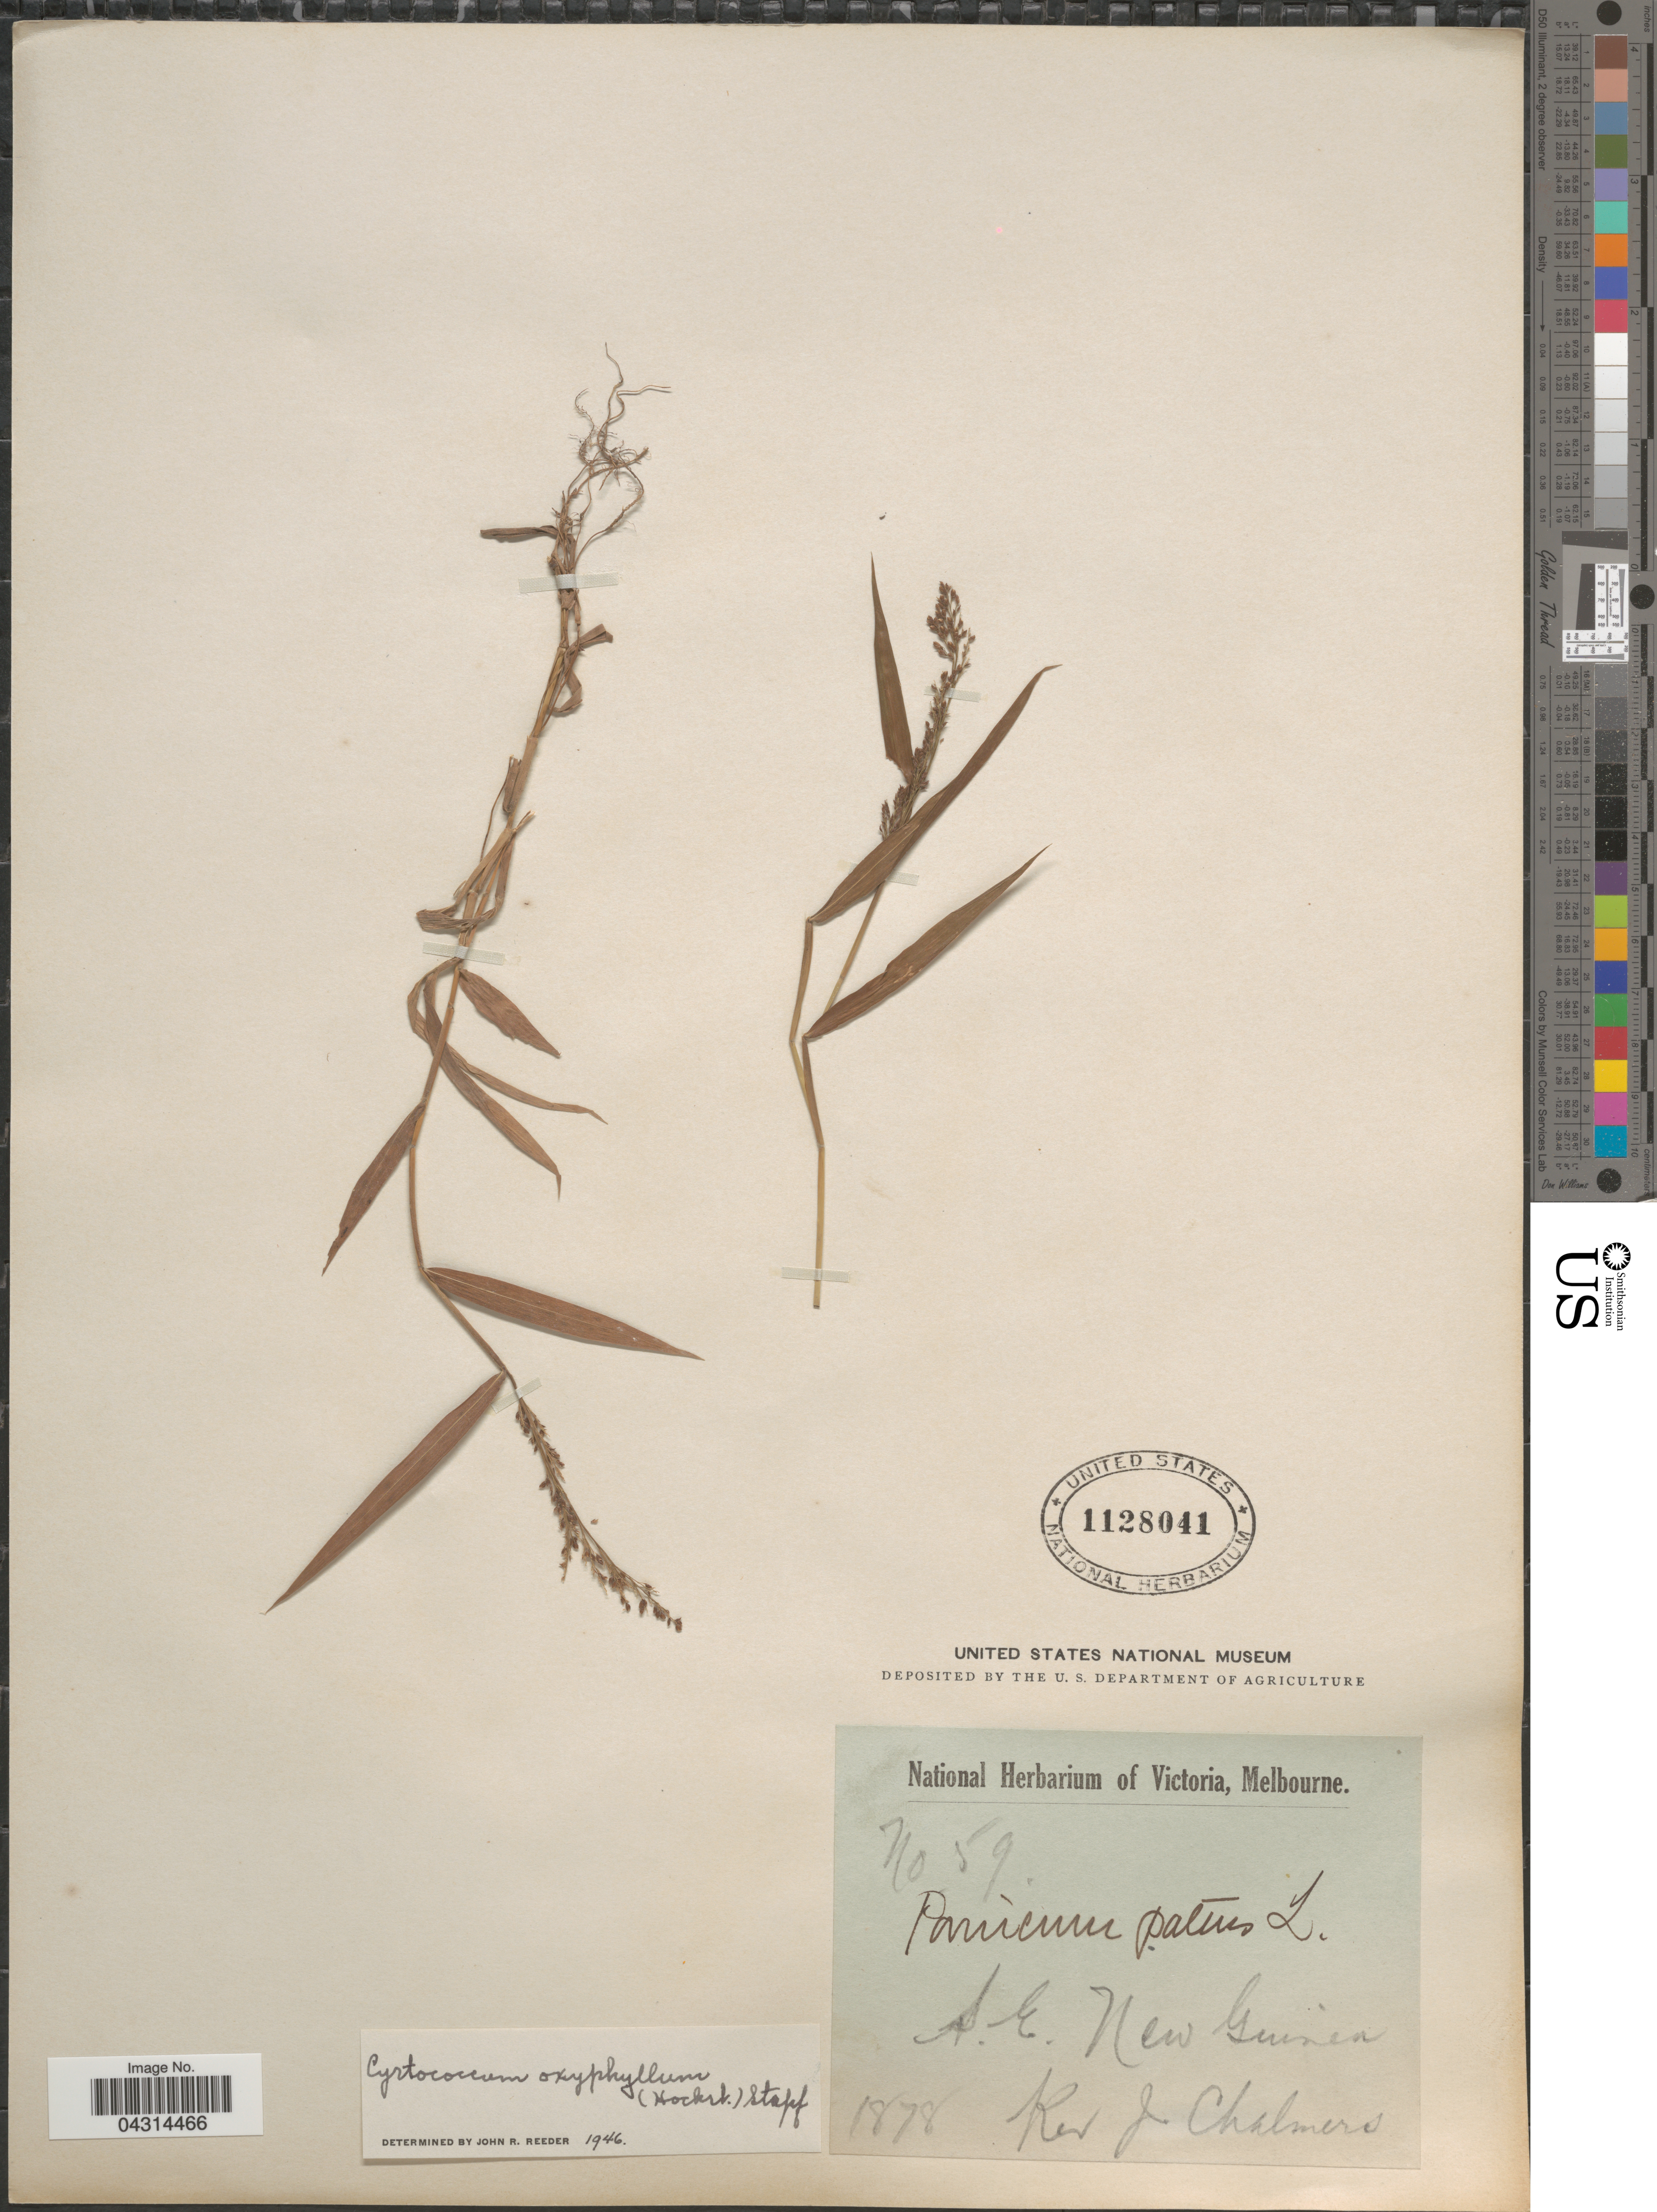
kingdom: Plantae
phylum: Tracheophyta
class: Liliopsida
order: Poales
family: Poaceae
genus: Cyrtococcum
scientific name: Cyrtococcum oxyphyllum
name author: (Steud.) Stapf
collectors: J. Chalmers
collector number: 59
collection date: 1878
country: Papua New Guinea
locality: S.E. New Guinea.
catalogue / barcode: US 1128041